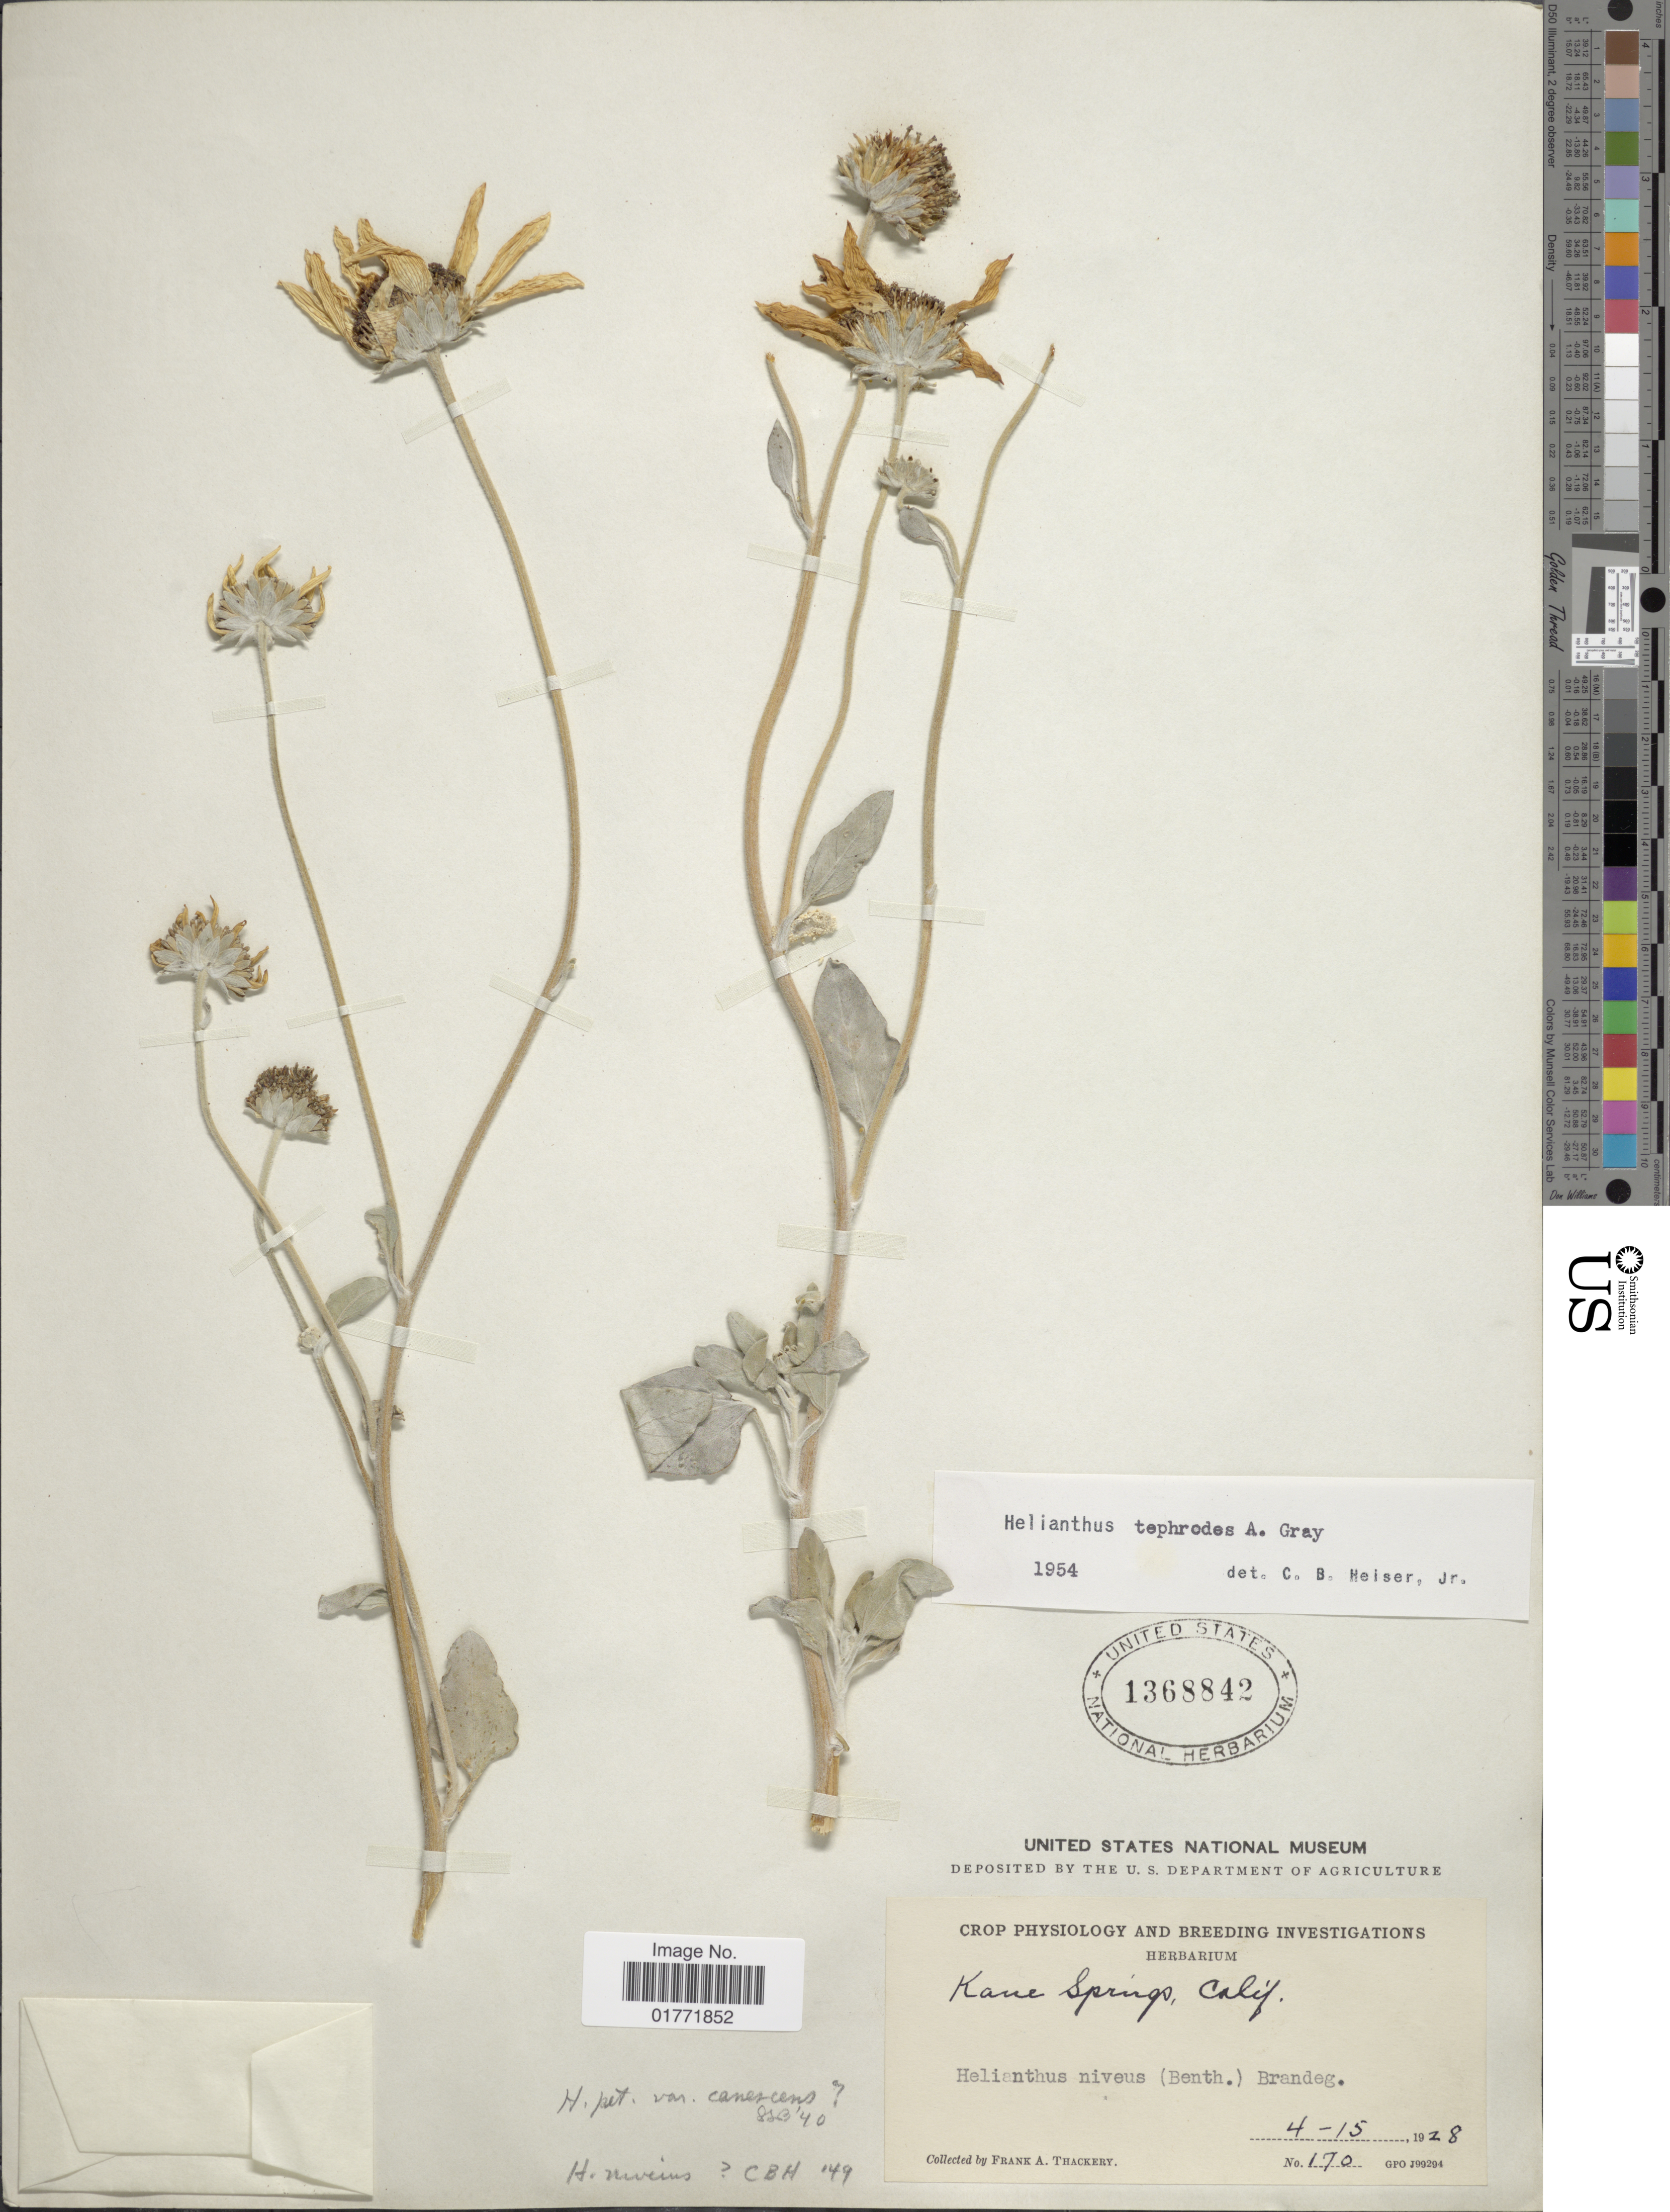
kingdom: Plantae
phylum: Tracheophyta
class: Magnoliopsida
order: Asterales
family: Asteraceae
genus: Helianthus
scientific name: Helianthus tephrodes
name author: A. Gray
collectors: F. Thackery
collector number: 170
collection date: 1928-04-15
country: United States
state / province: California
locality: Kane Springs, Calif.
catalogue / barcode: US 1368842